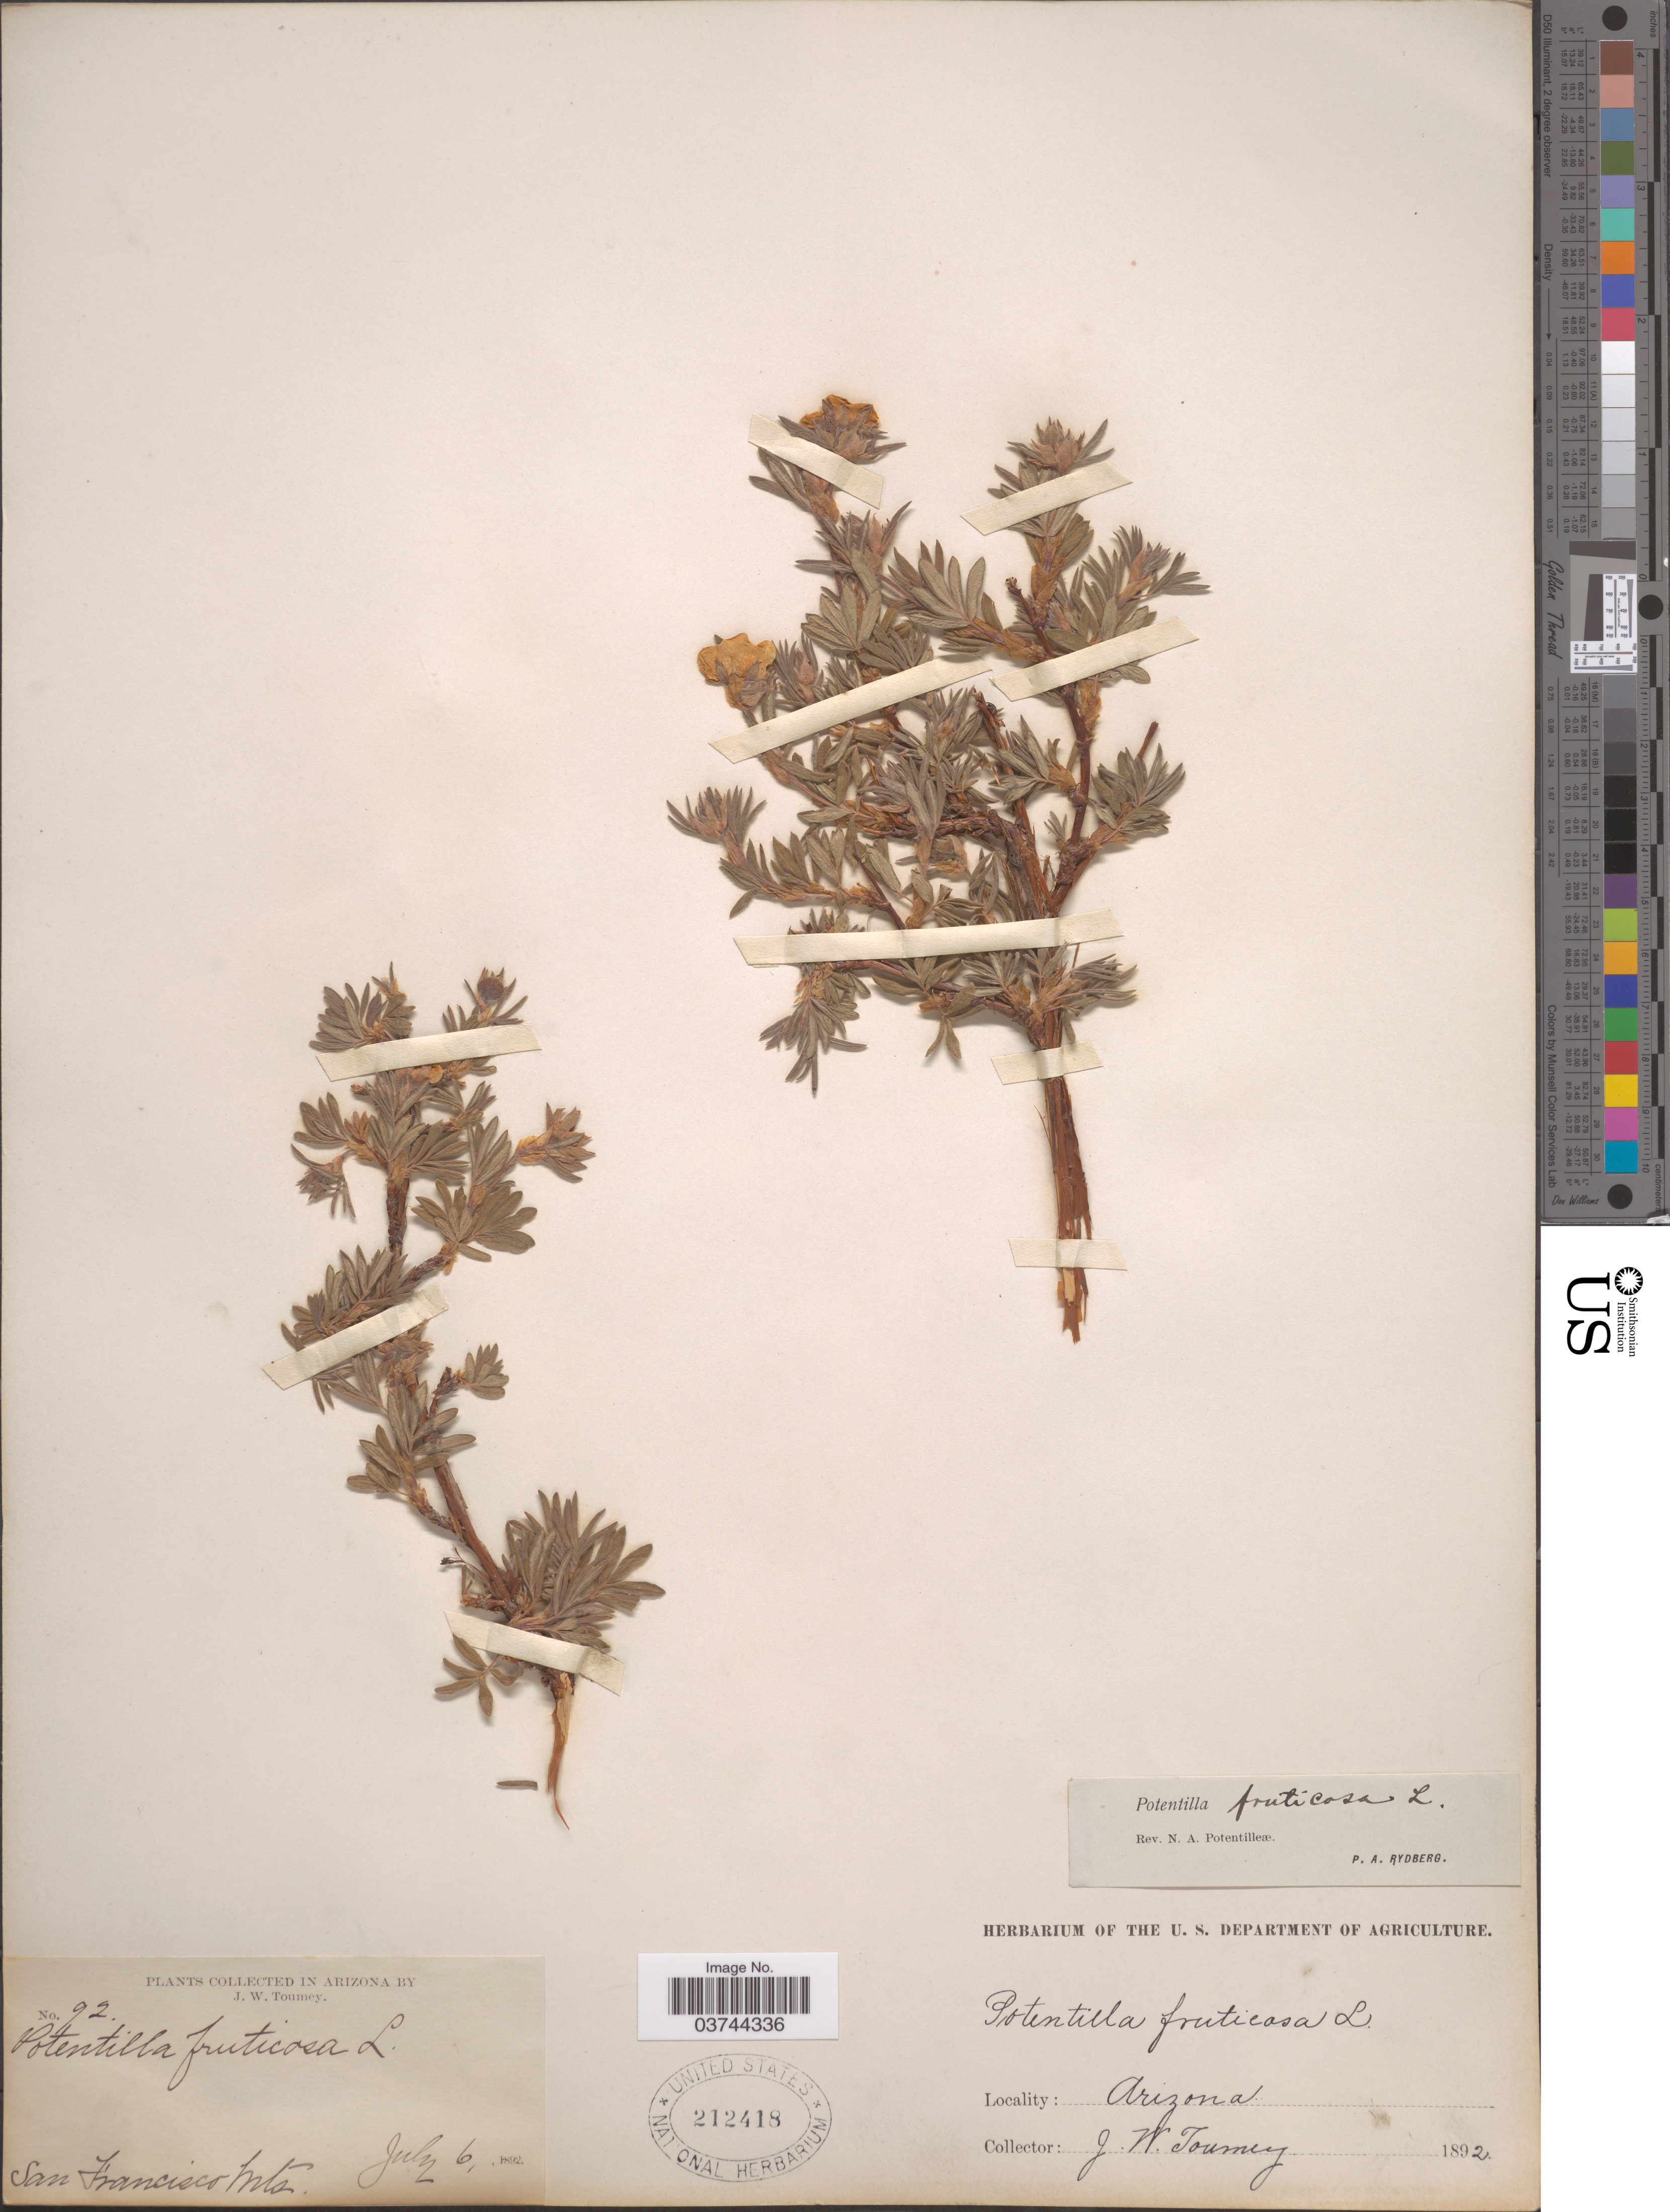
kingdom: Plantae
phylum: Tracheophyta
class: Magnoliopsida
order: Rosales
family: Rosaceae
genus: Dasiphora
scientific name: Dasiphora fruticosa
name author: (L.) Rydb.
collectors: J. W. Toumey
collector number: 92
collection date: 1892-07-06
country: United States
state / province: Arizona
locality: San Francisco Mts.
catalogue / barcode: US 212418